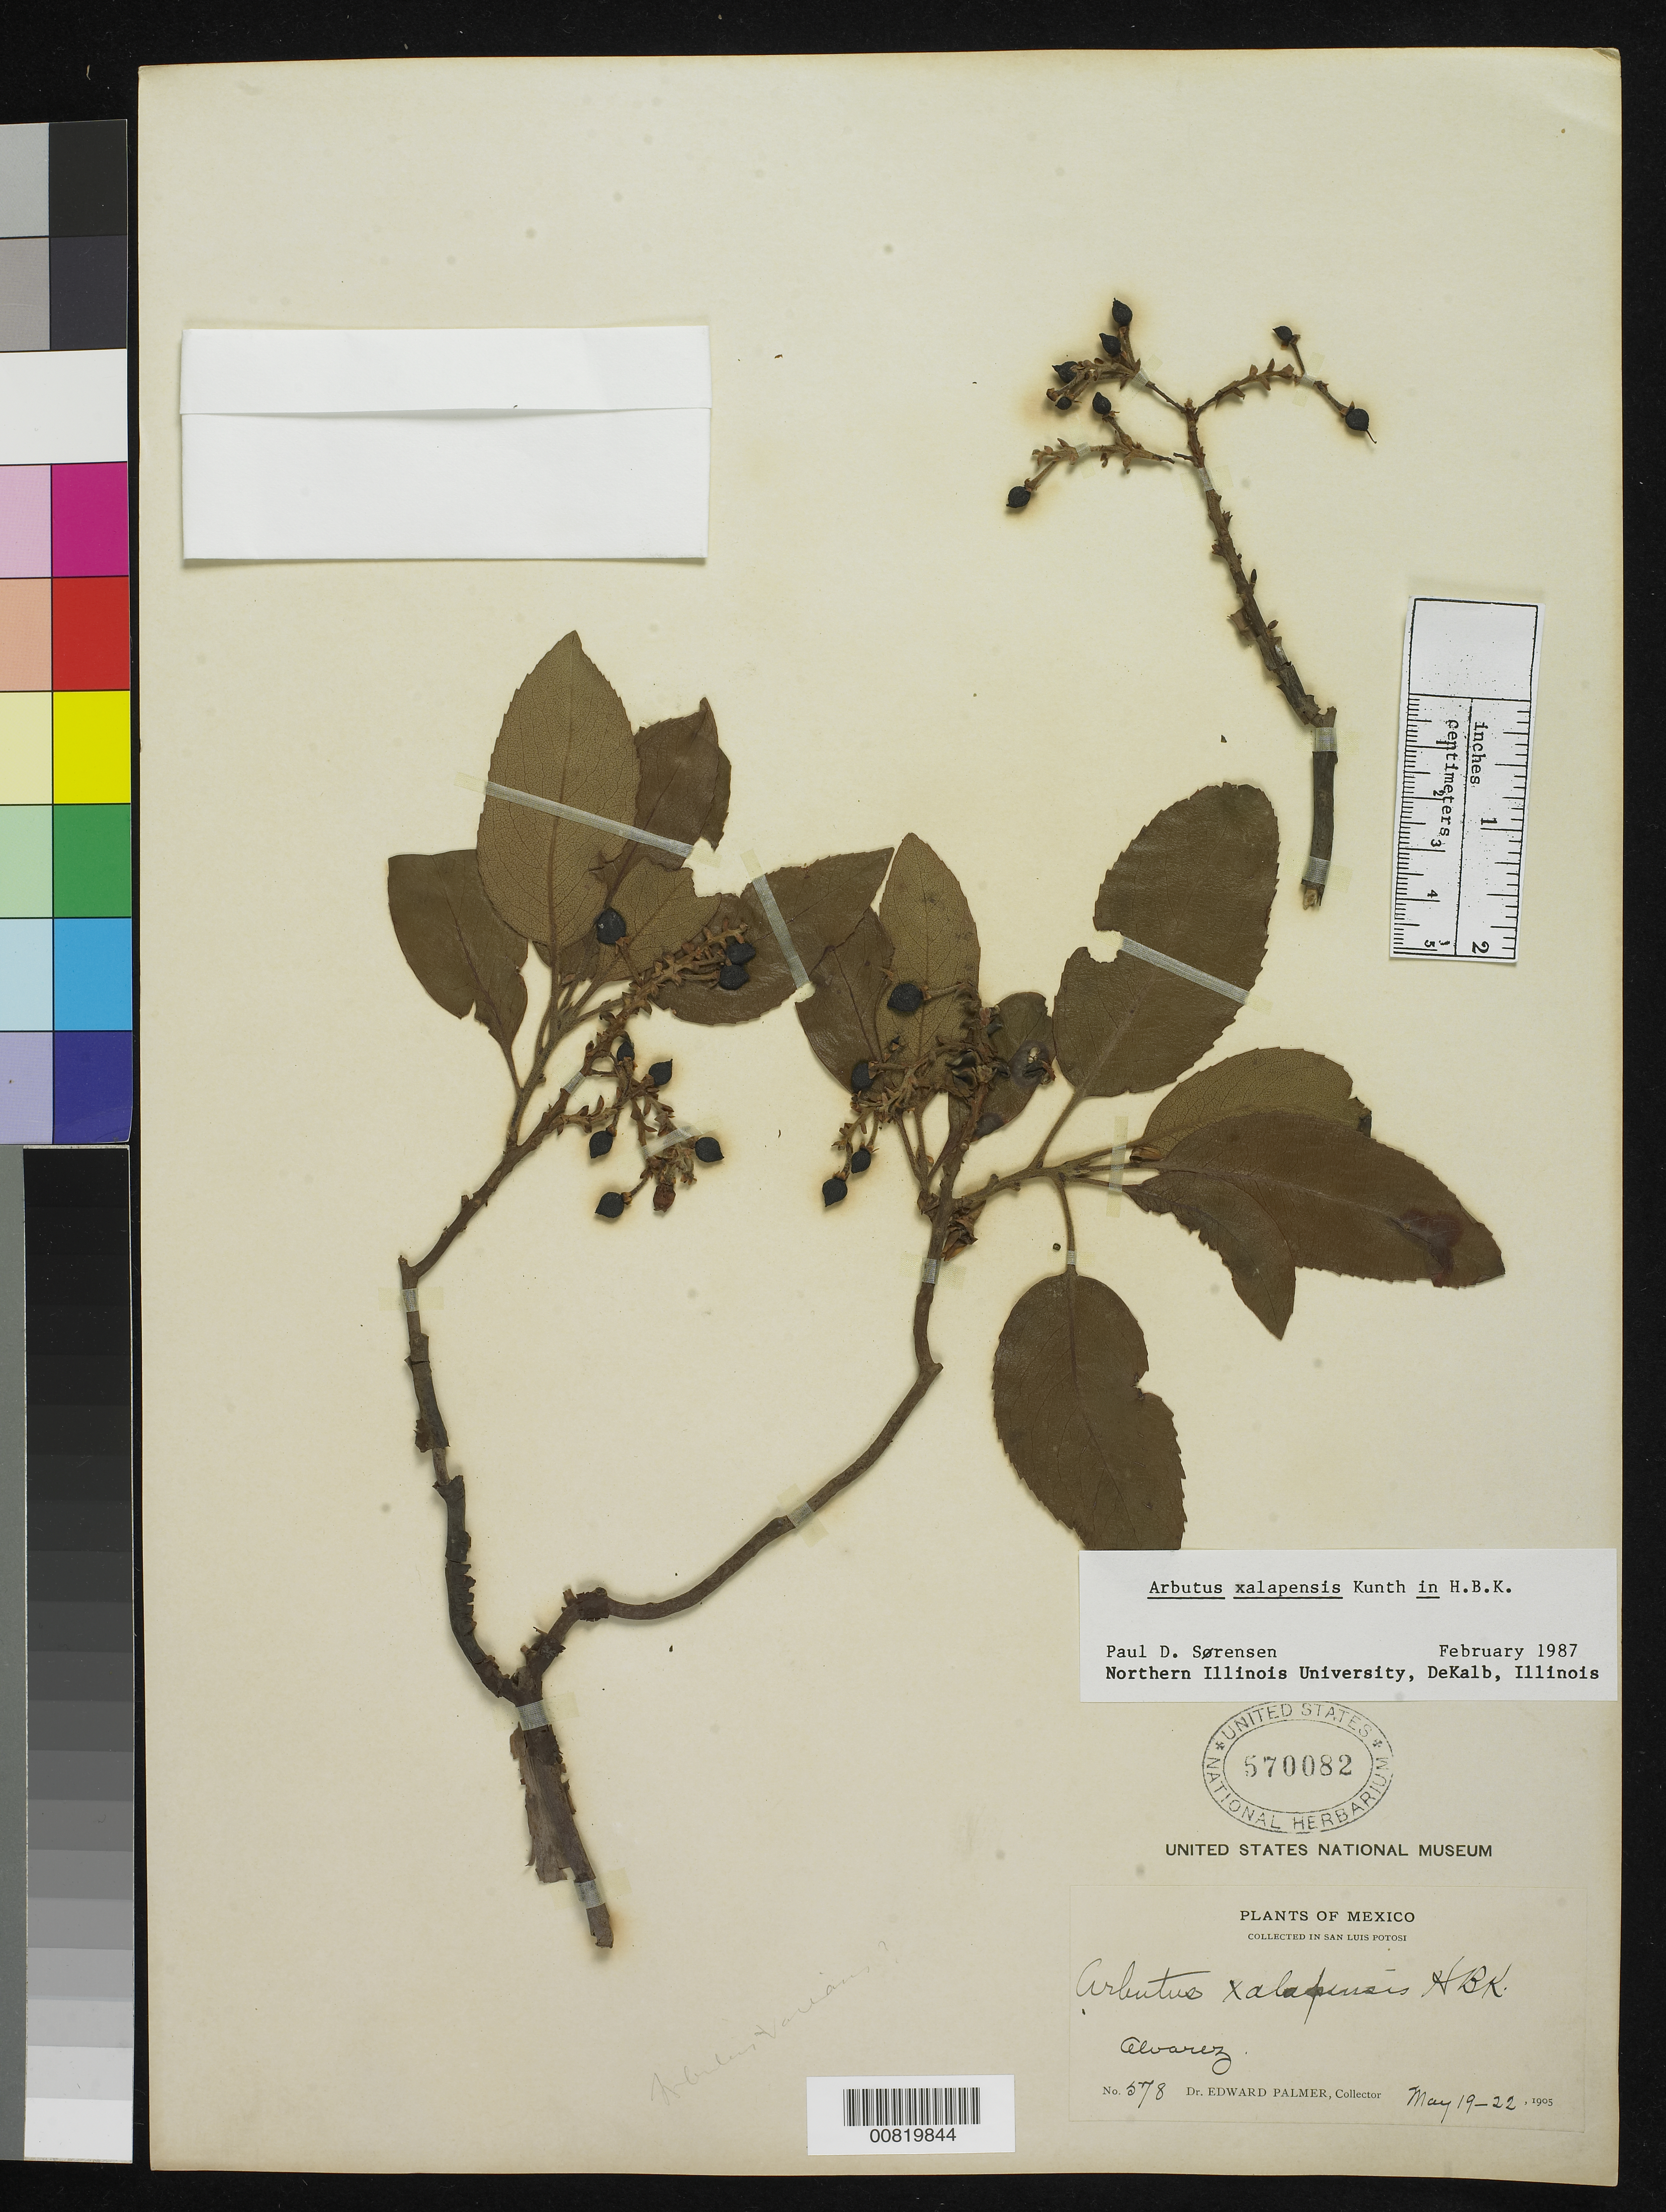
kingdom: Plantae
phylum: Tracheophyta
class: Magnoliopsida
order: Ericales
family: Ericaceae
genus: Arbutus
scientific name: Arbutus xalapensis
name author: Kunth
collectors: E. Palmer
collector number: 578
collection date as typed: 19 May 1905 to 22 May 1905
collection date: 1905-05-19/1905-05-22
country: Mexico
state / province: San Luis Potosí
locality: Alvarez, San Luis Potosí.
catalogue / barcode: US 570082